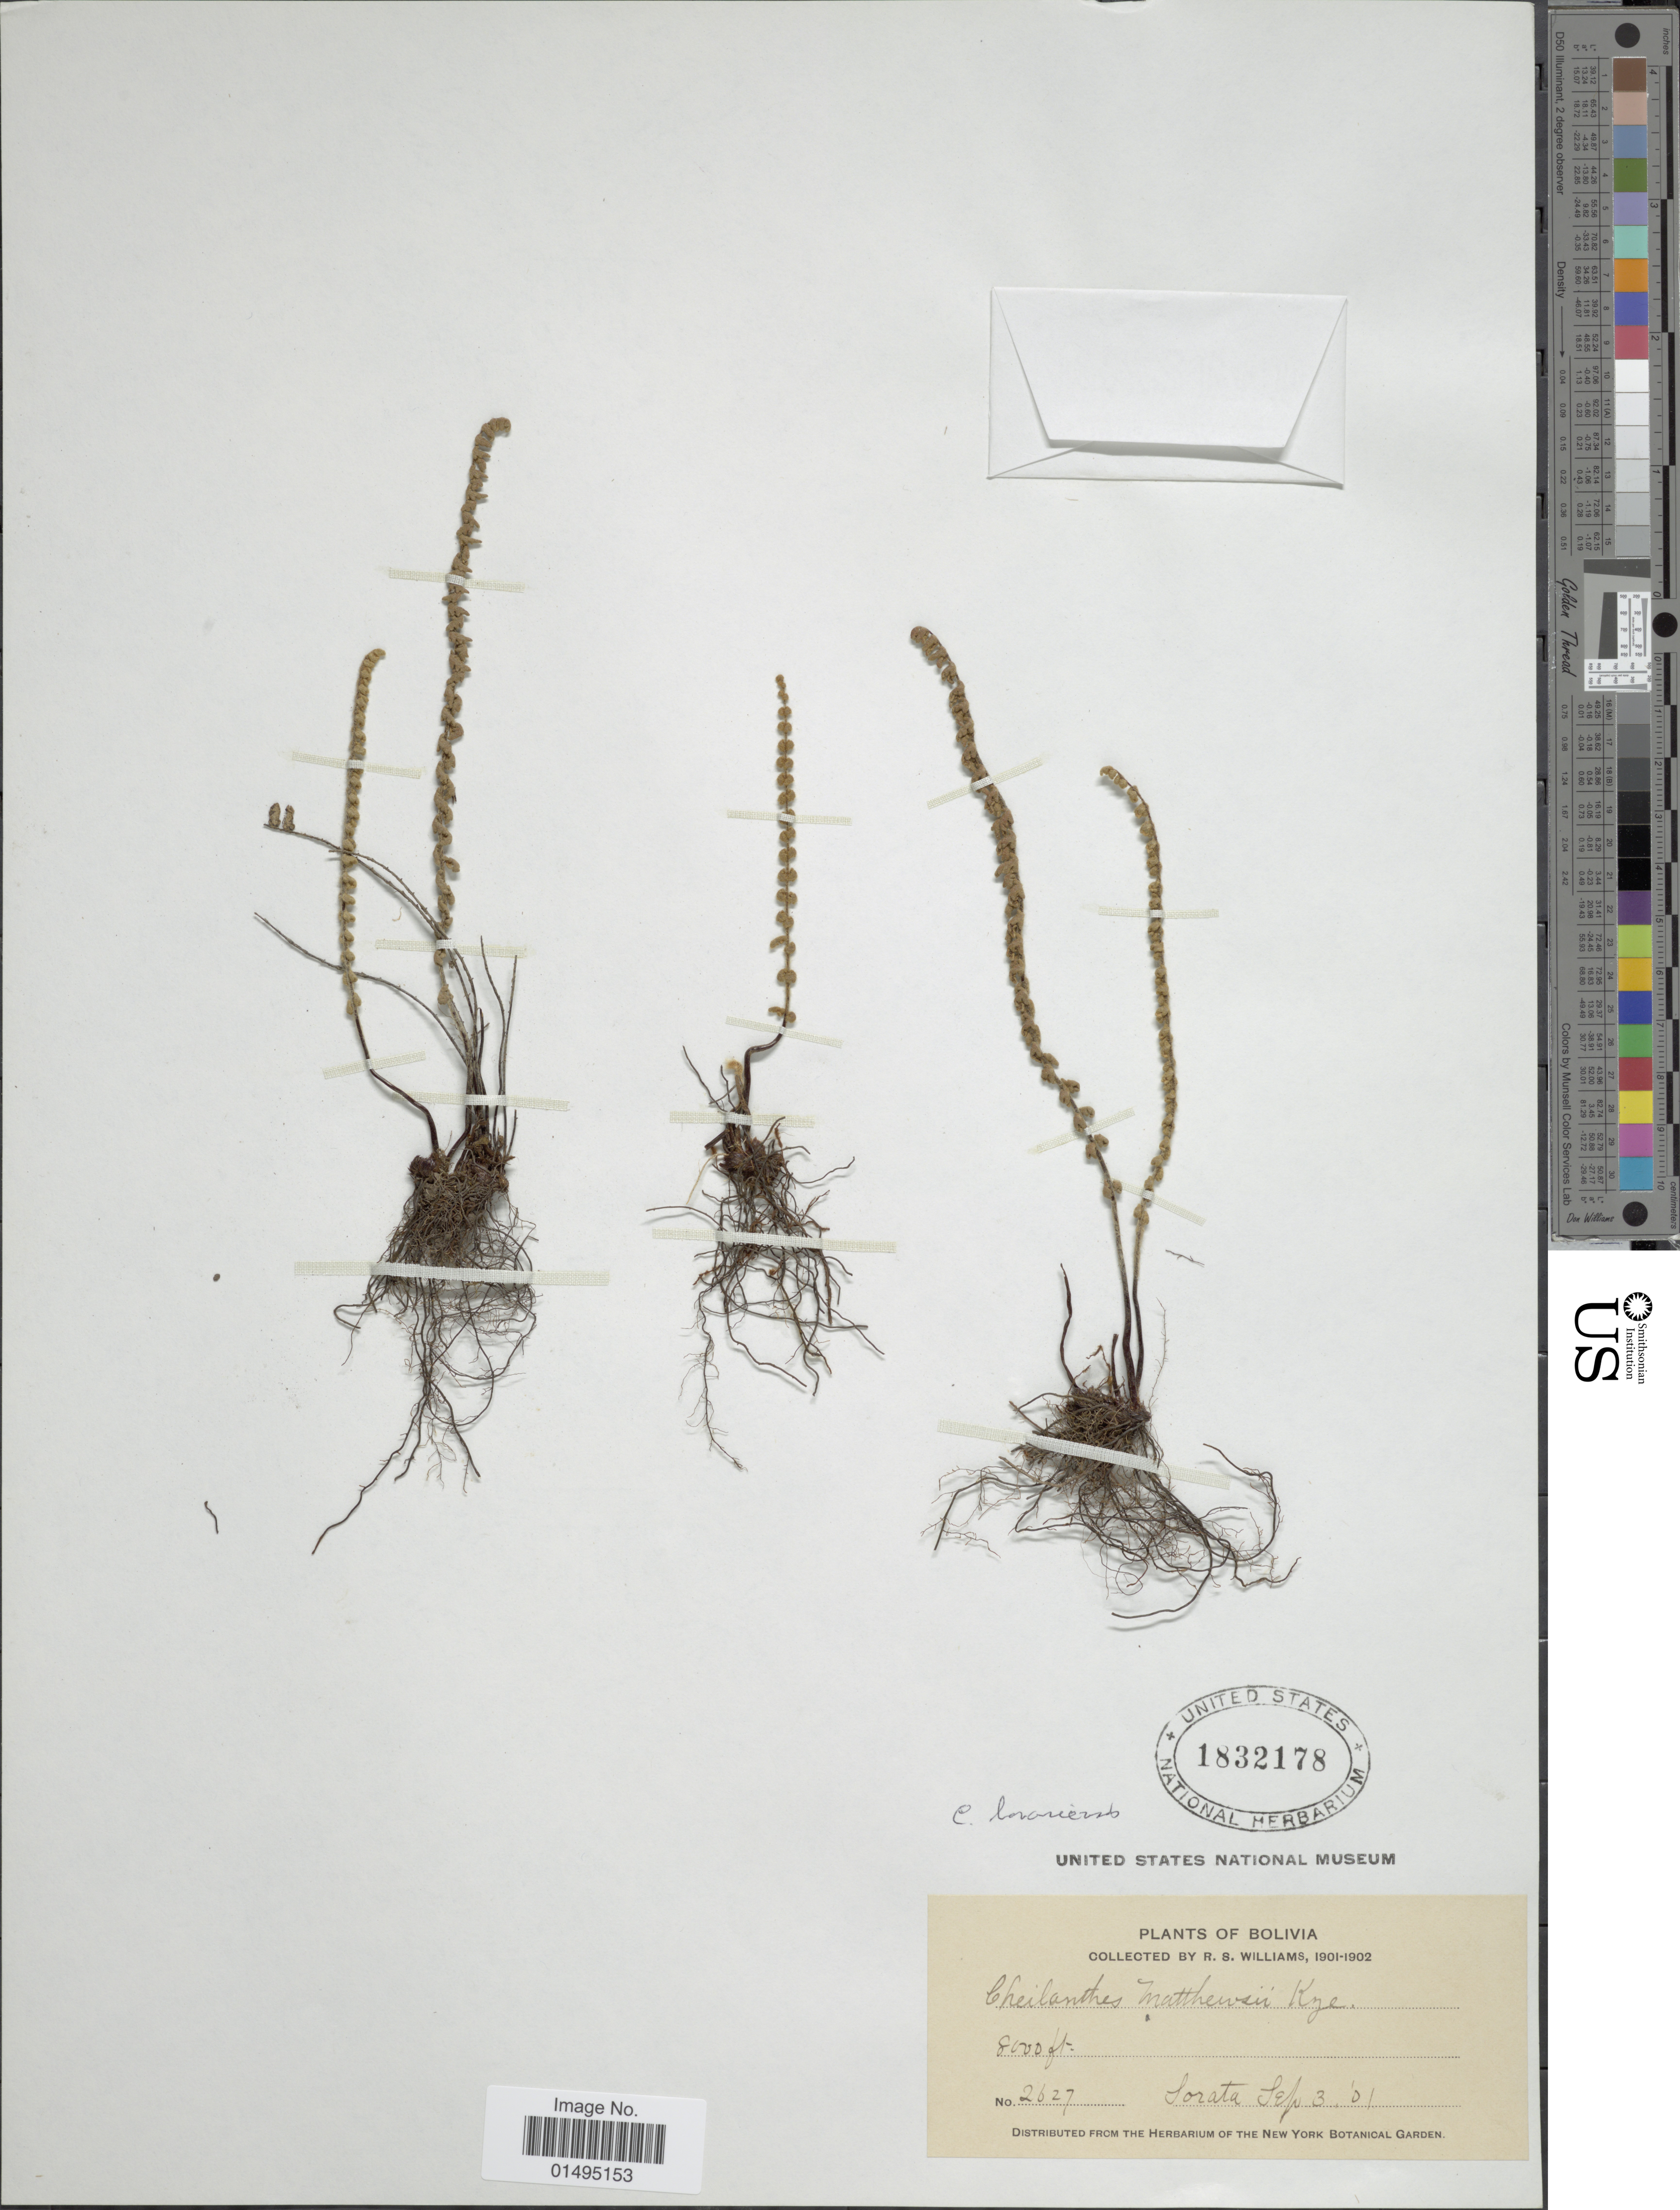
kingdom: Plantae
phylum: Tracheophyta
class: Polypodiopsida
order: Polypodiales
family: Pteridaceae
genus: Myriopteris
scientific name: Myriopteris aurea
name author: (Poir.) Grusz & Windham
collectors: R. S. Williams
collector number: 2627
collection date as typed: Sep 3, '01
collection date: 1901-09-03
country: Bolivia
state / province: La Páz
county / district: Larecaja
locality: Sorata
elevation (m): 2438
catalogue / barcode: US 1832178